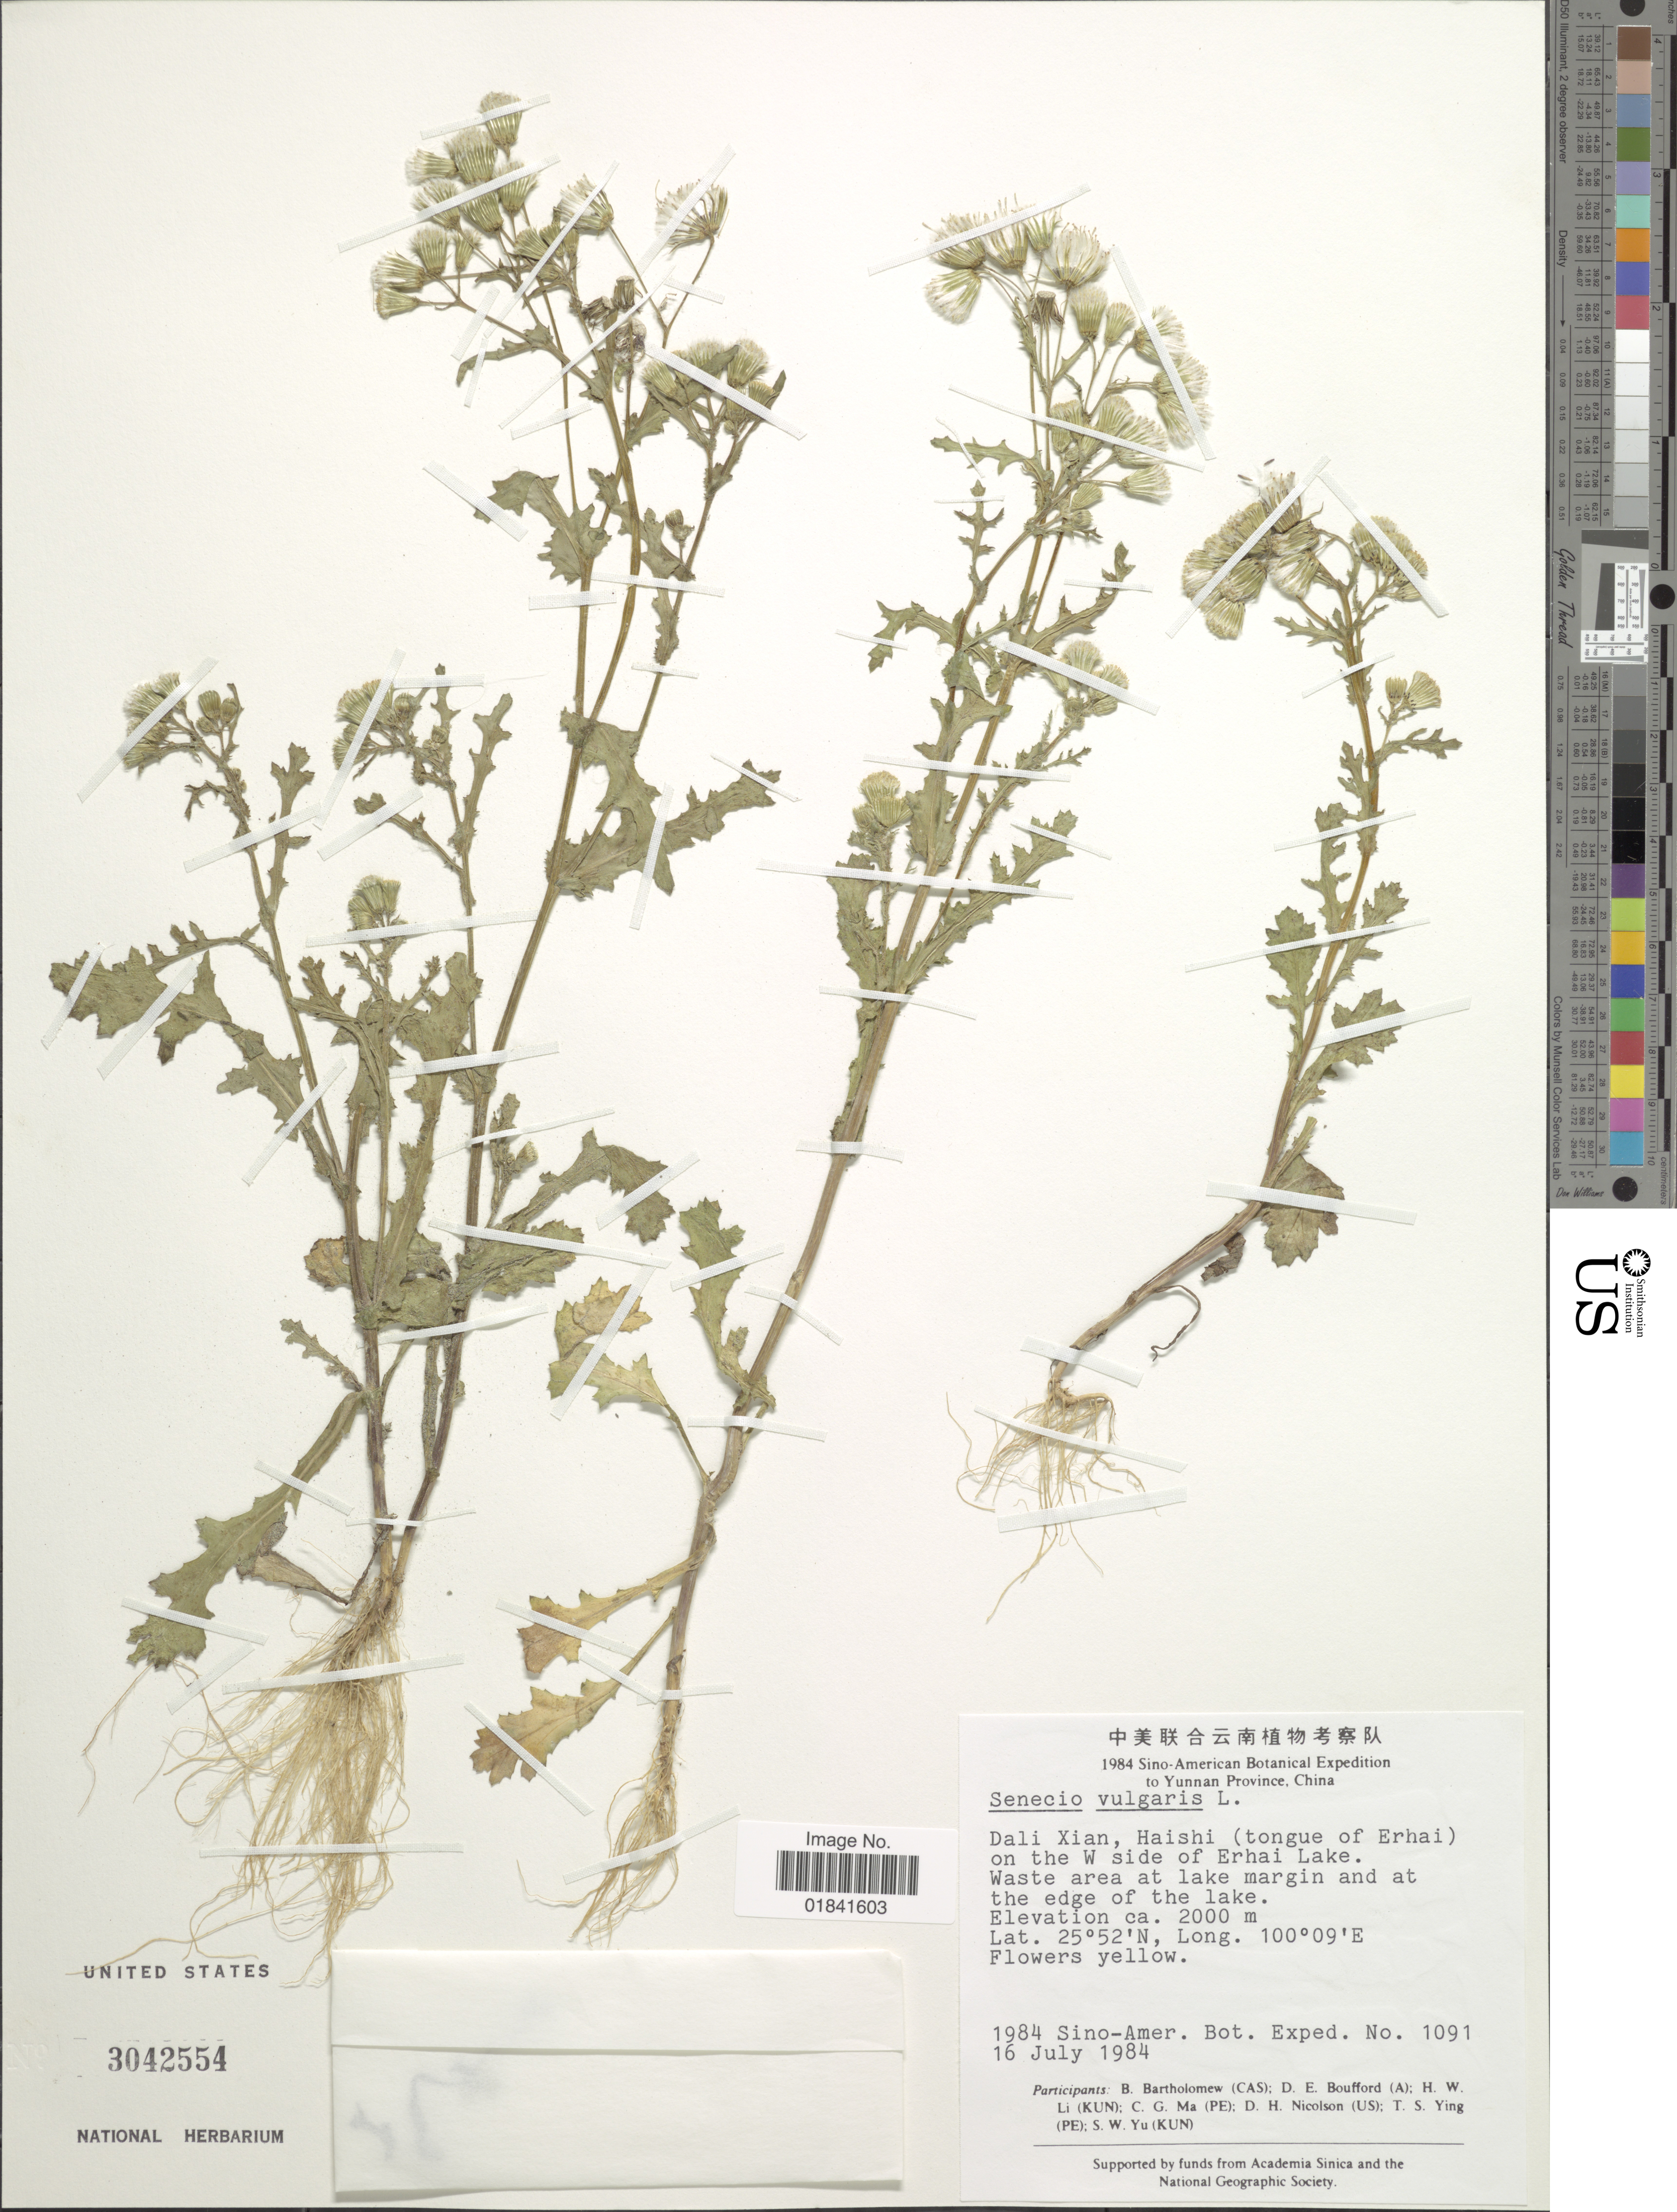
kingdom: Plantae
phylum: Tracheophyta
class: Magnoliopsida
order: Asterales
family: Asteraceae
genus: Senecio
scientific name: Senecio vulgaris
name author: L.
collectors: Sino-Amer. Bot. Exped. 1984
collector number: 1091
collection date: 1984-07-16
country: China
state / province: Yunnan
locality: Dali Xian, Haishi (tongue of Erhai) on the W side of Erhai Lake.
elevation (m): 2000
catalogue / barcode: US 3042554